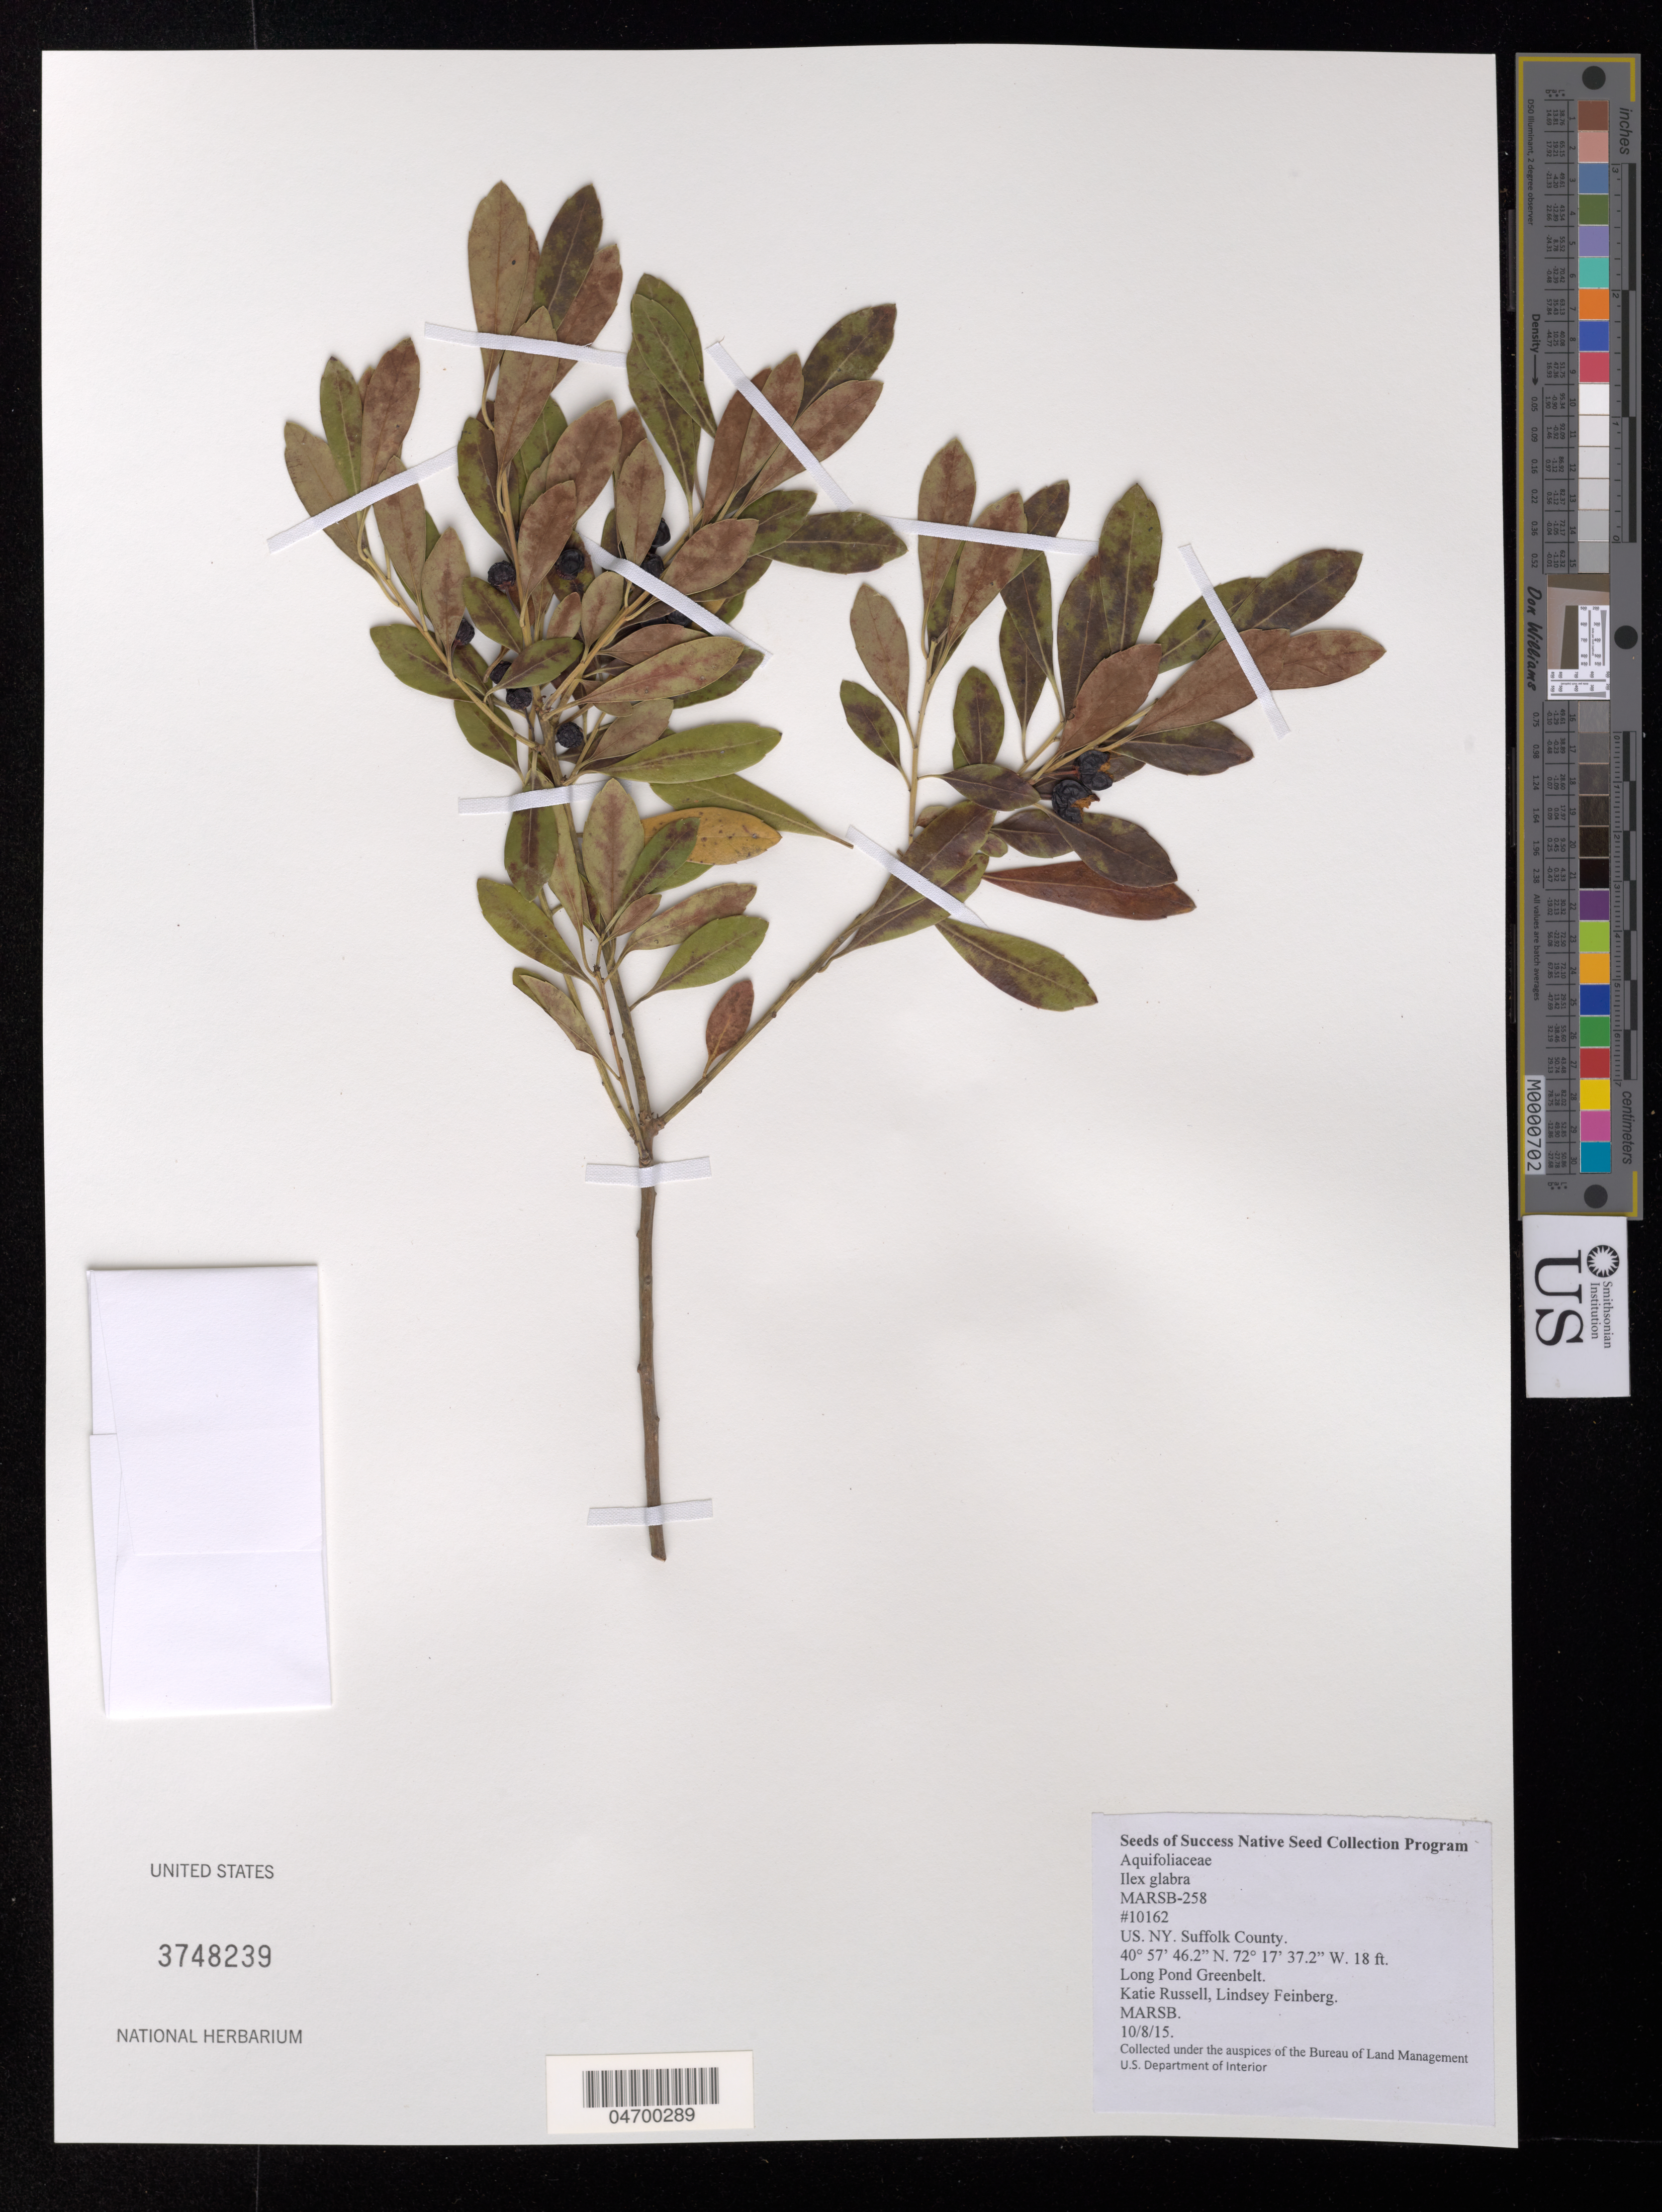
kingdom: Plantae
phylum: Tracheophyta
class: Magnoliopsida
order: Aquifoliales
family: Aquifoliaceae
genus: Ilex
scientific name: Ilex glabra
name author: (L.) A. Gray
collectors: K. Russell & L. Feinberg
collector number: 10162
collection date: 2015-10-08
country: United States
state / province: New York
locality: Suffolk County. Long Pond Greenbelt.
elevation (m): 5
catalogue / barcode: US 3748239